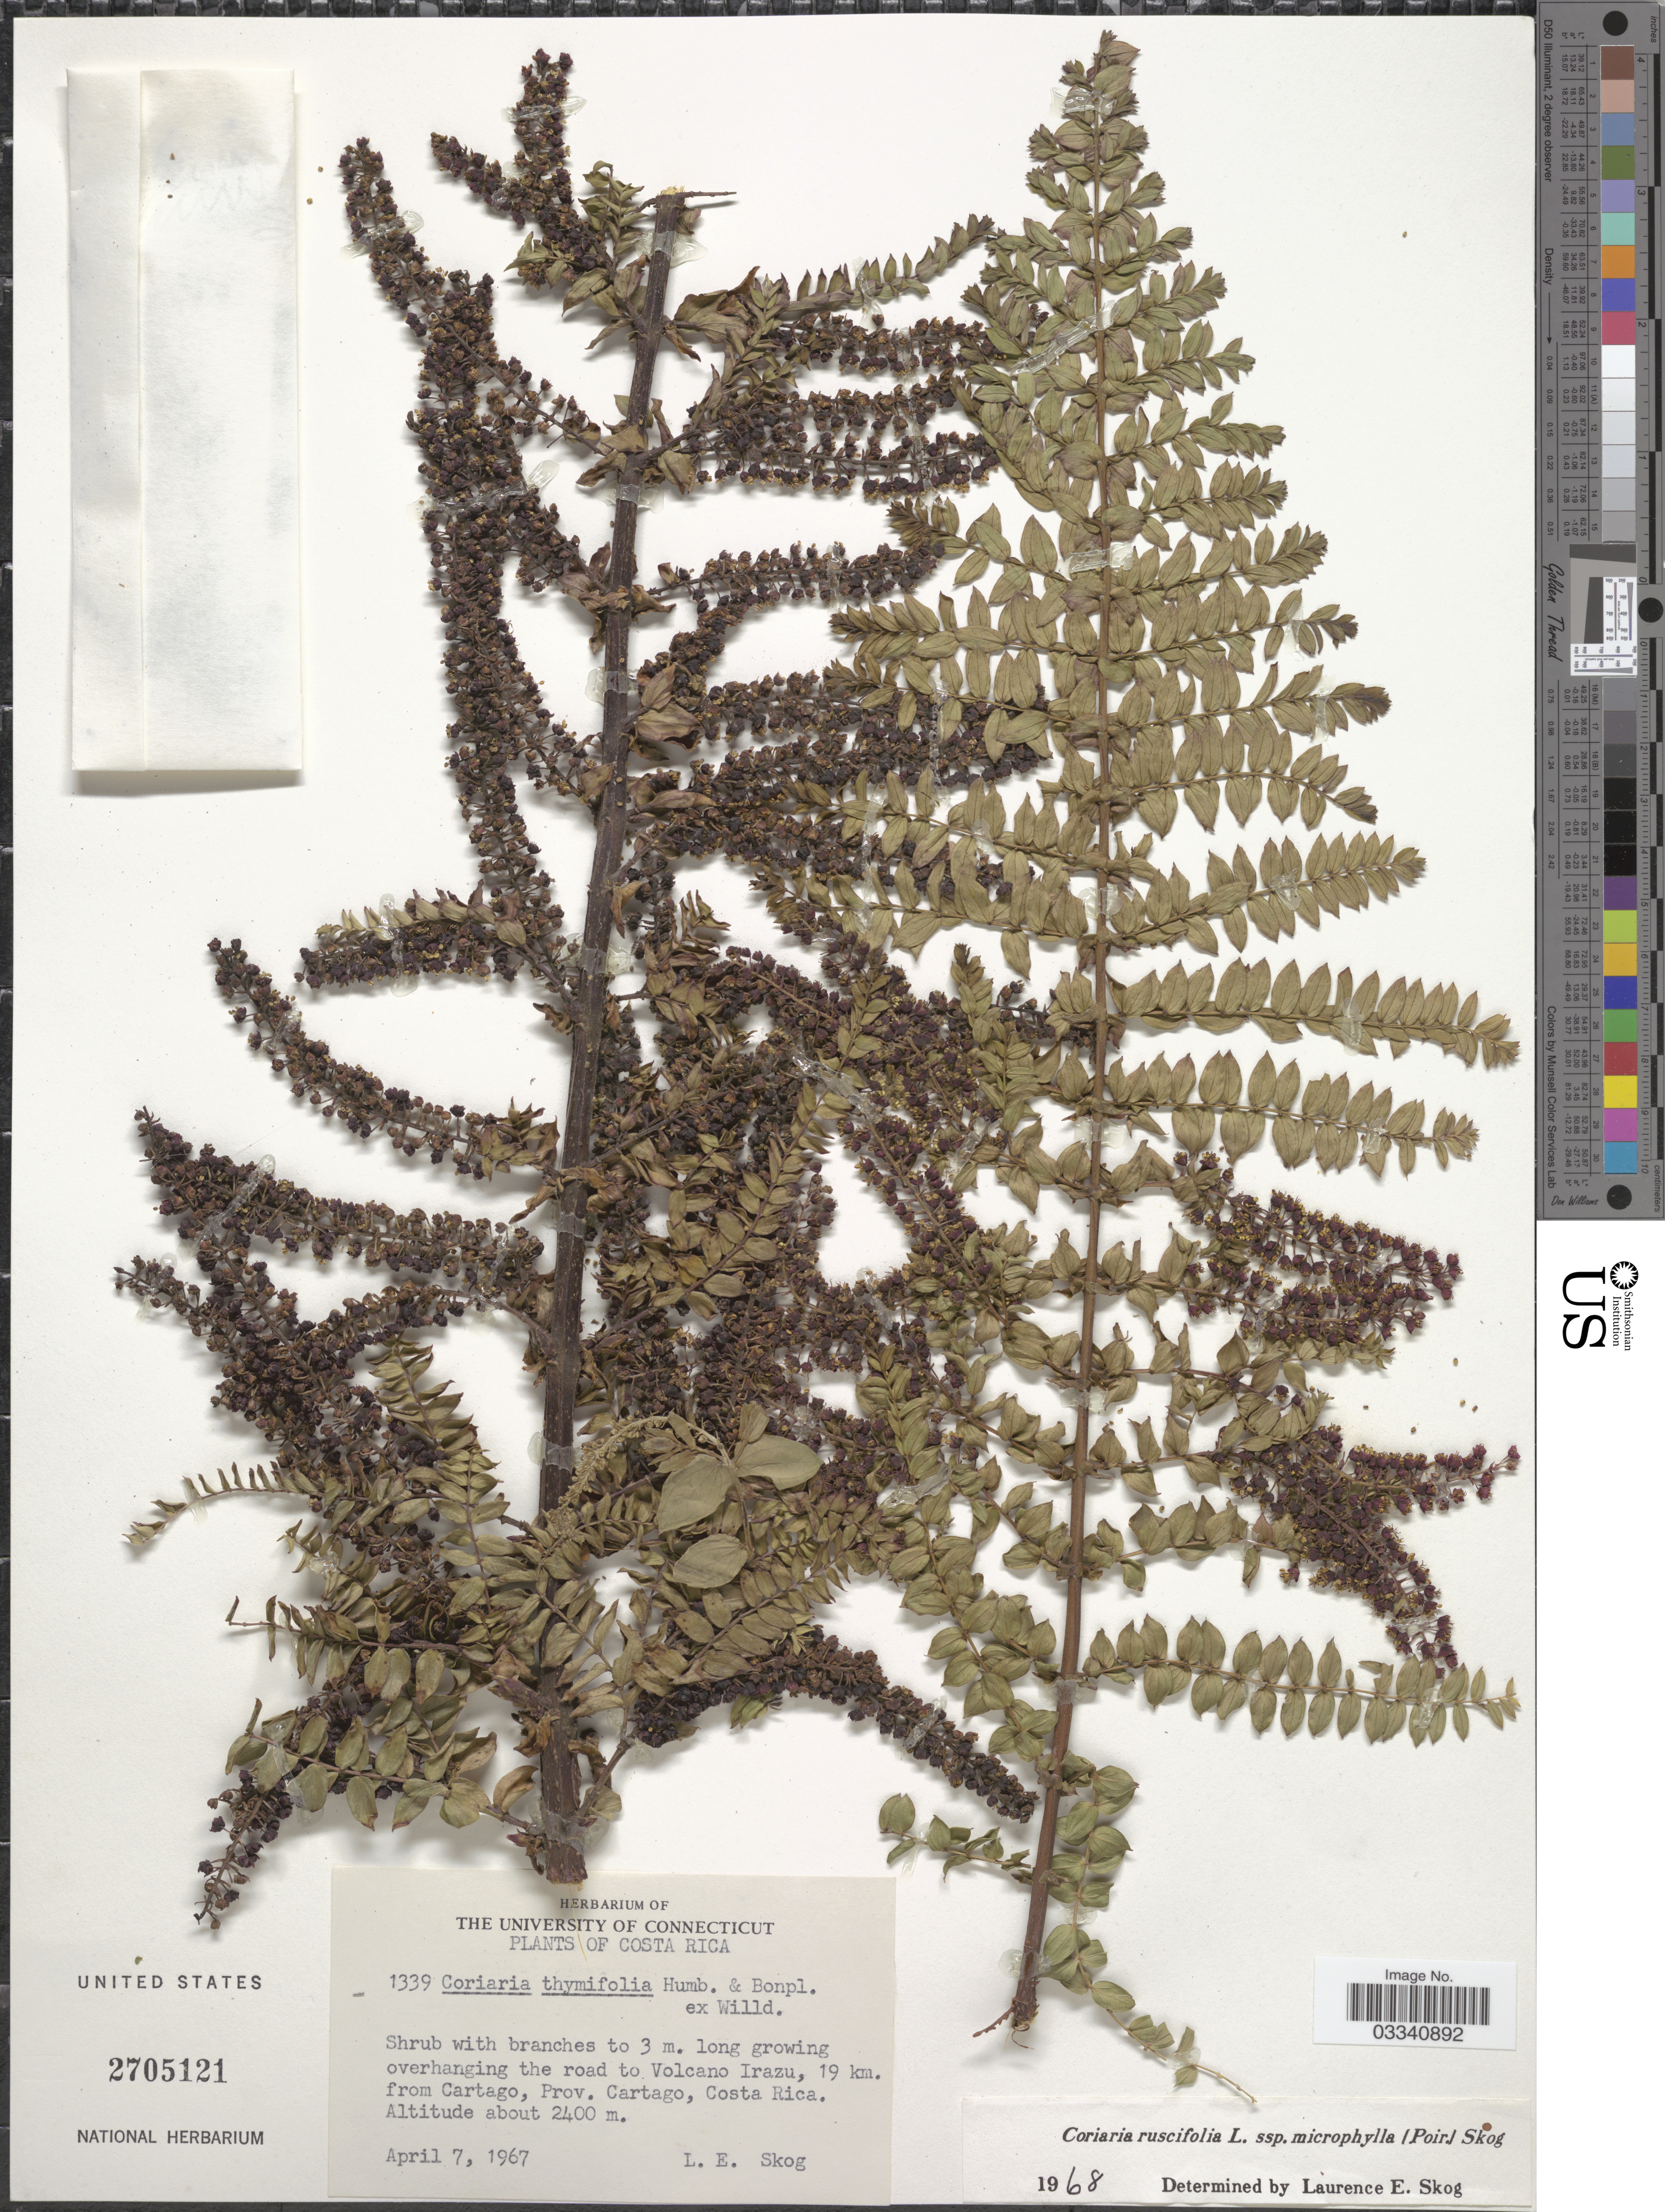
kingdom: Plantae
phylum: Tracheophyta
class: Magnoliopsida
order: Cucurbitales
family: Coriariaceae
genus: Coriaria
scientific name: Coriaria ruscifolia subsp. microphylla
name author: (Poir.) L.E. Skog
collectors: L. E. Skog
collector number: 1339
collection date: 1967-04-07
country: Costa Rica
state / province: Cartago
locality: Overhanging the road to Volcano Irazu, 19 km. from Cartago.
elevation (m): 2400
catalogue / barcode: US 2705121